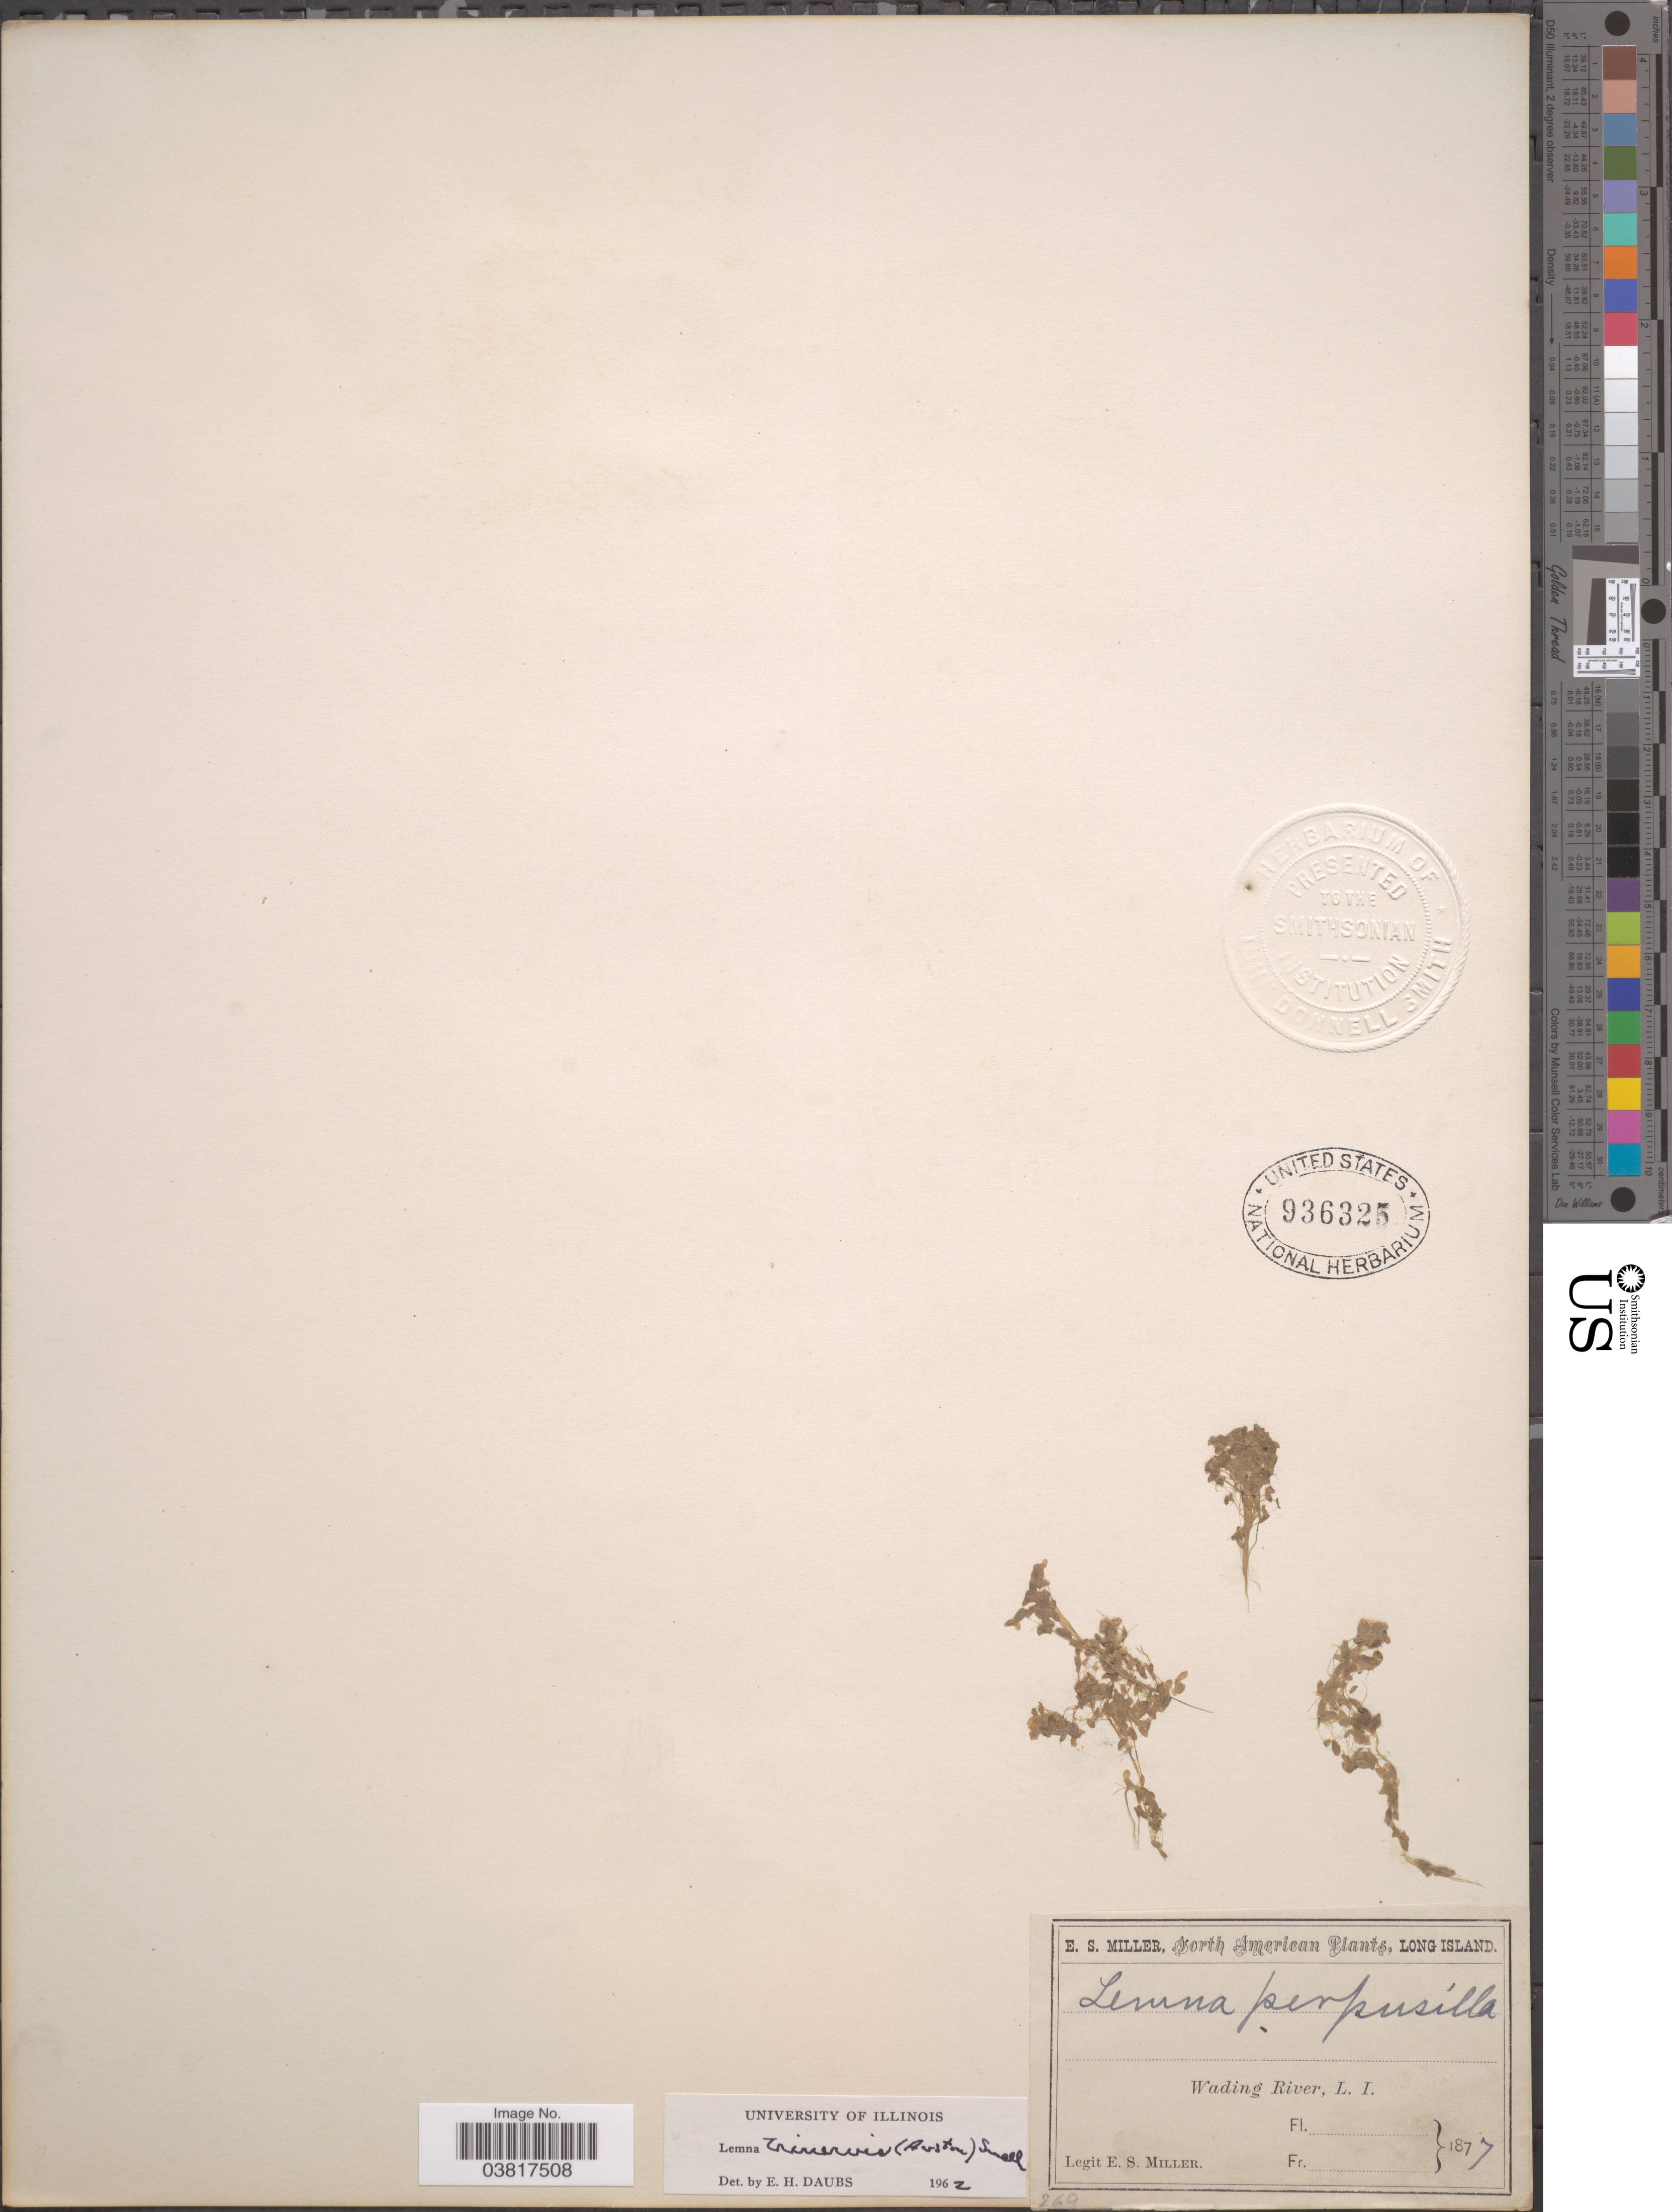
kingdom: Plantae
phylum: Tracheophyta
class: Liliopsida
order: Alismatales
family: Araceae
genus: Lemna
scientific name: Lemna trinervis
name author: Small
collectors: E. S. Miller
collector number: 269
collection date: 1877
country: United States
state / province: New York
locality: Long Island. Wading River.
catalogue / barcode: US 936325